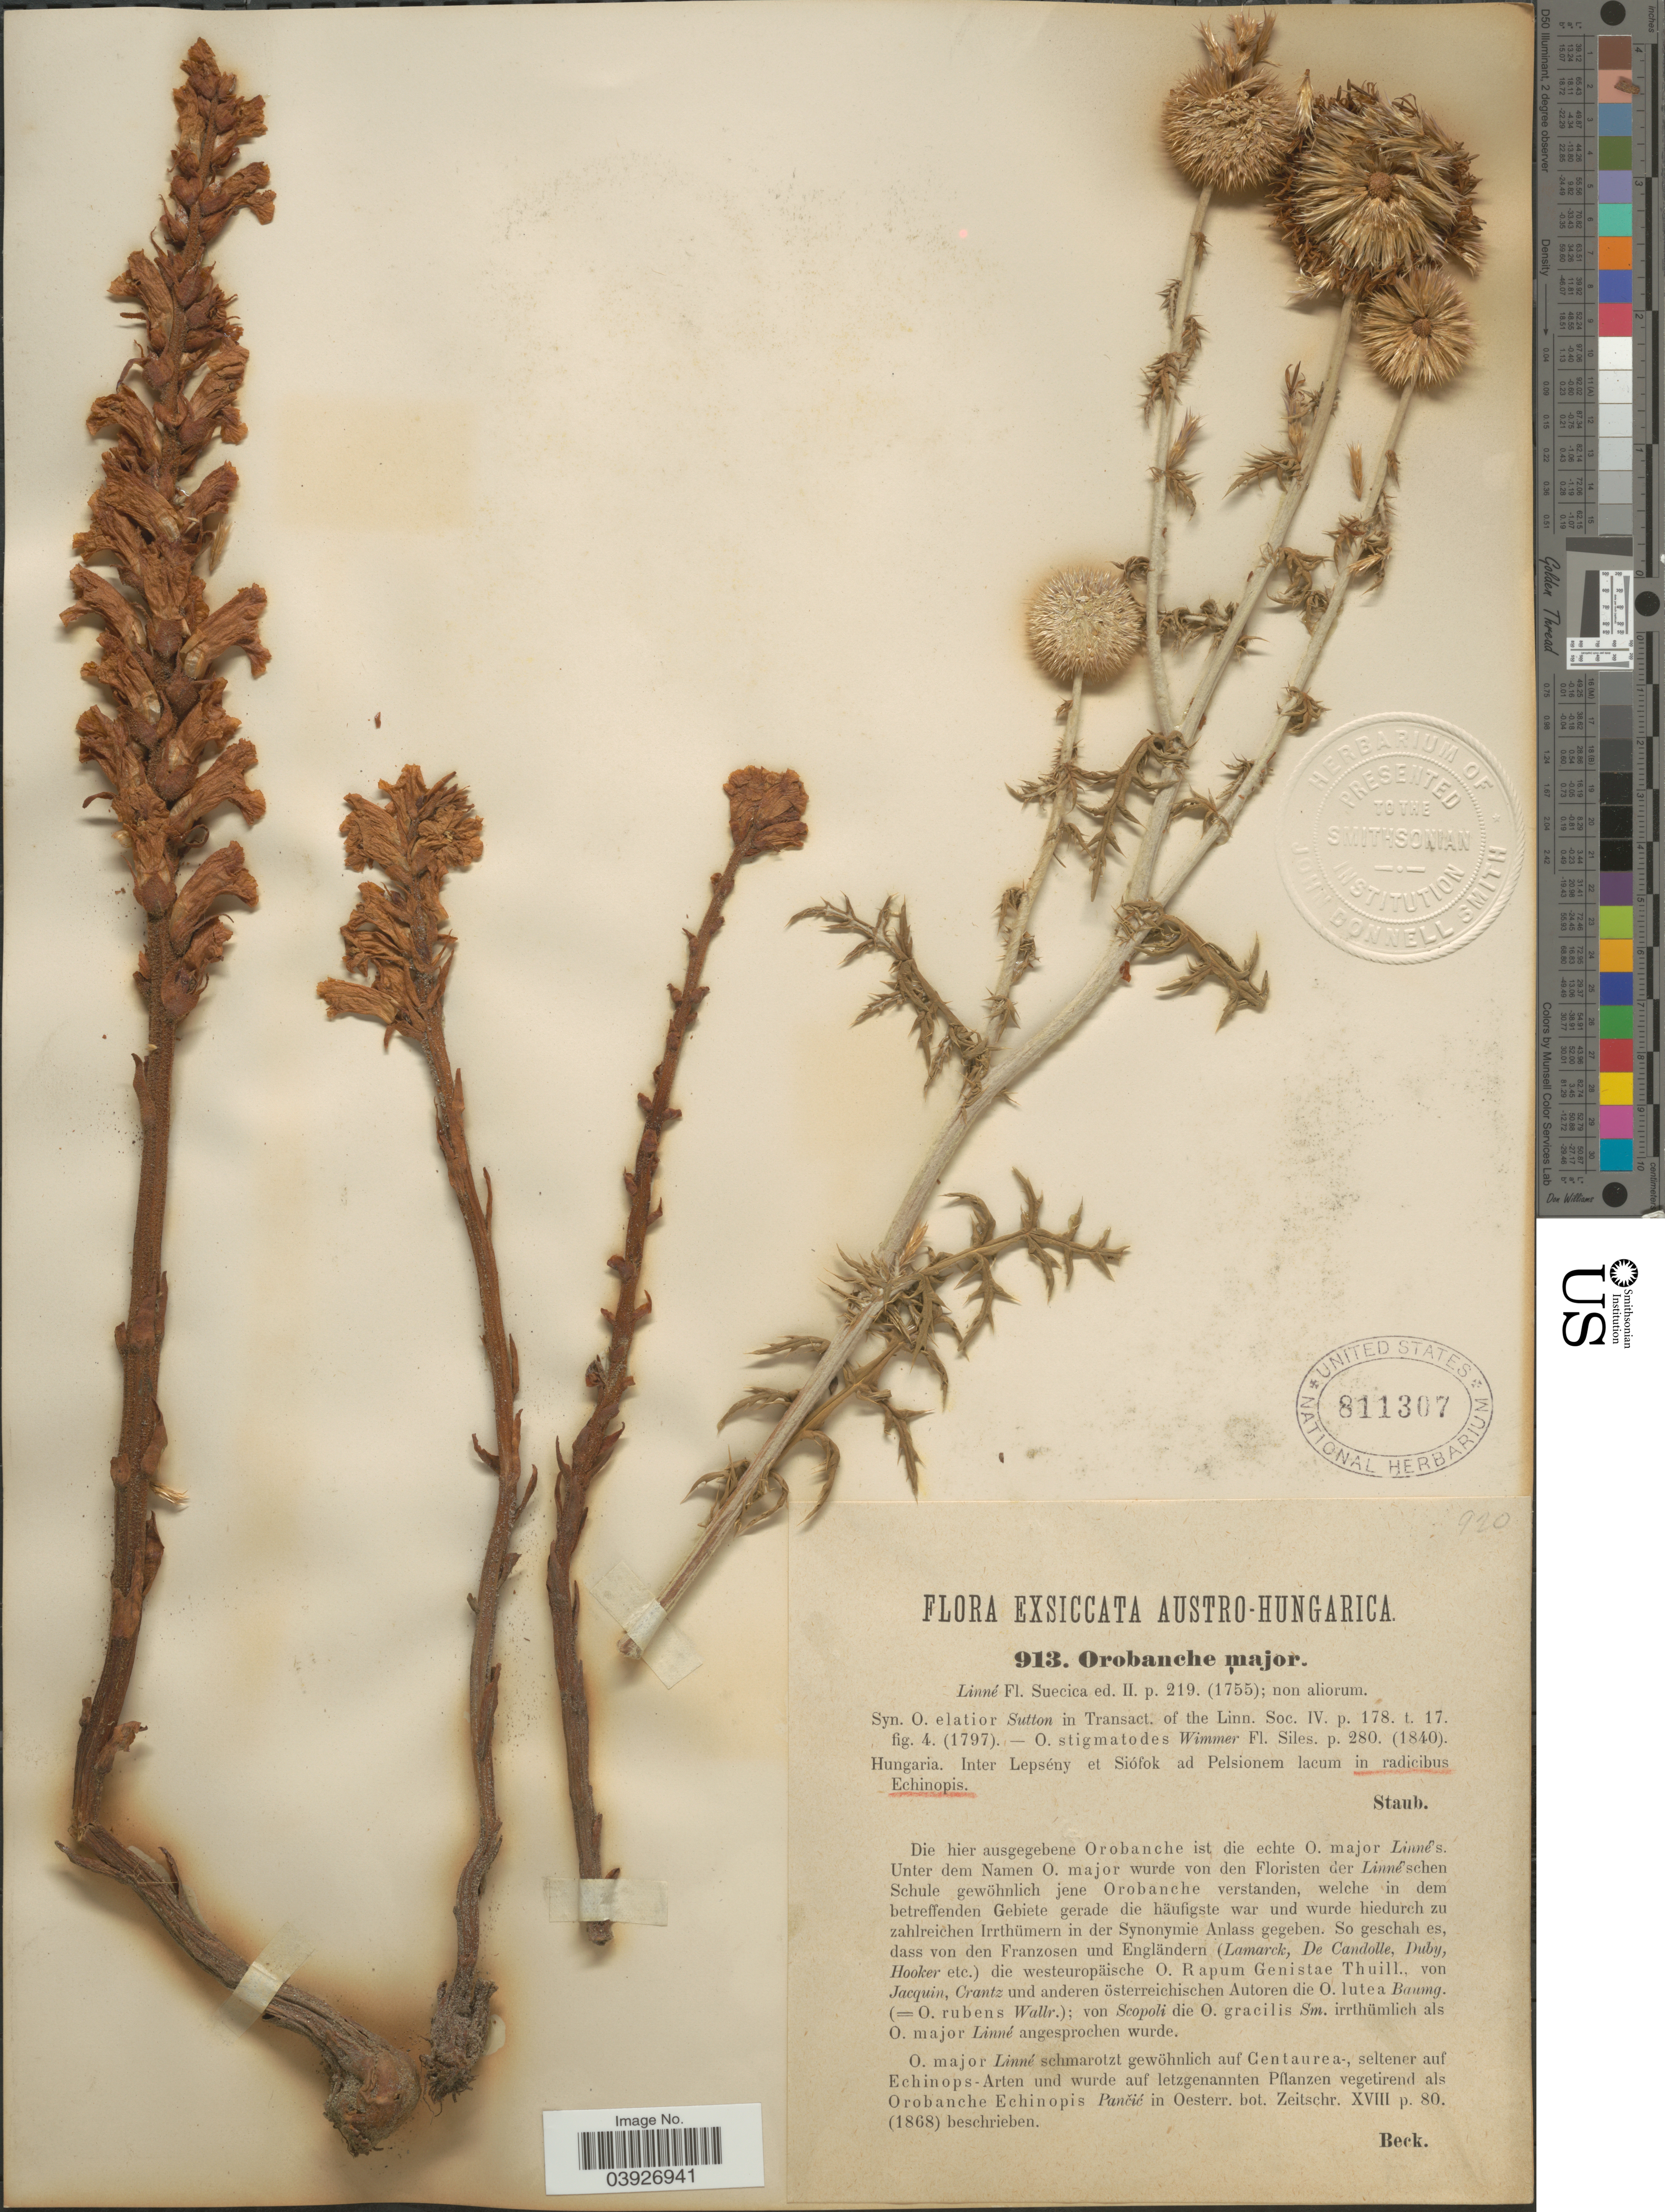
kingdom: Plantae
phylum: Tracheophyta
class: Magnoliopsida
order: Lamiales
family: Orobanchaceae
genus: Orobanche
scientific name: Orobanche major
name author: L.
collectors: Staub & -- Beck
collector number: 913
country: Hungary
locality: Austro-Hungaria. Inter Lepsény et Siófok ad Pelsionem lacum in radicibus Echinopis.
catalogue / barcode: US 811307